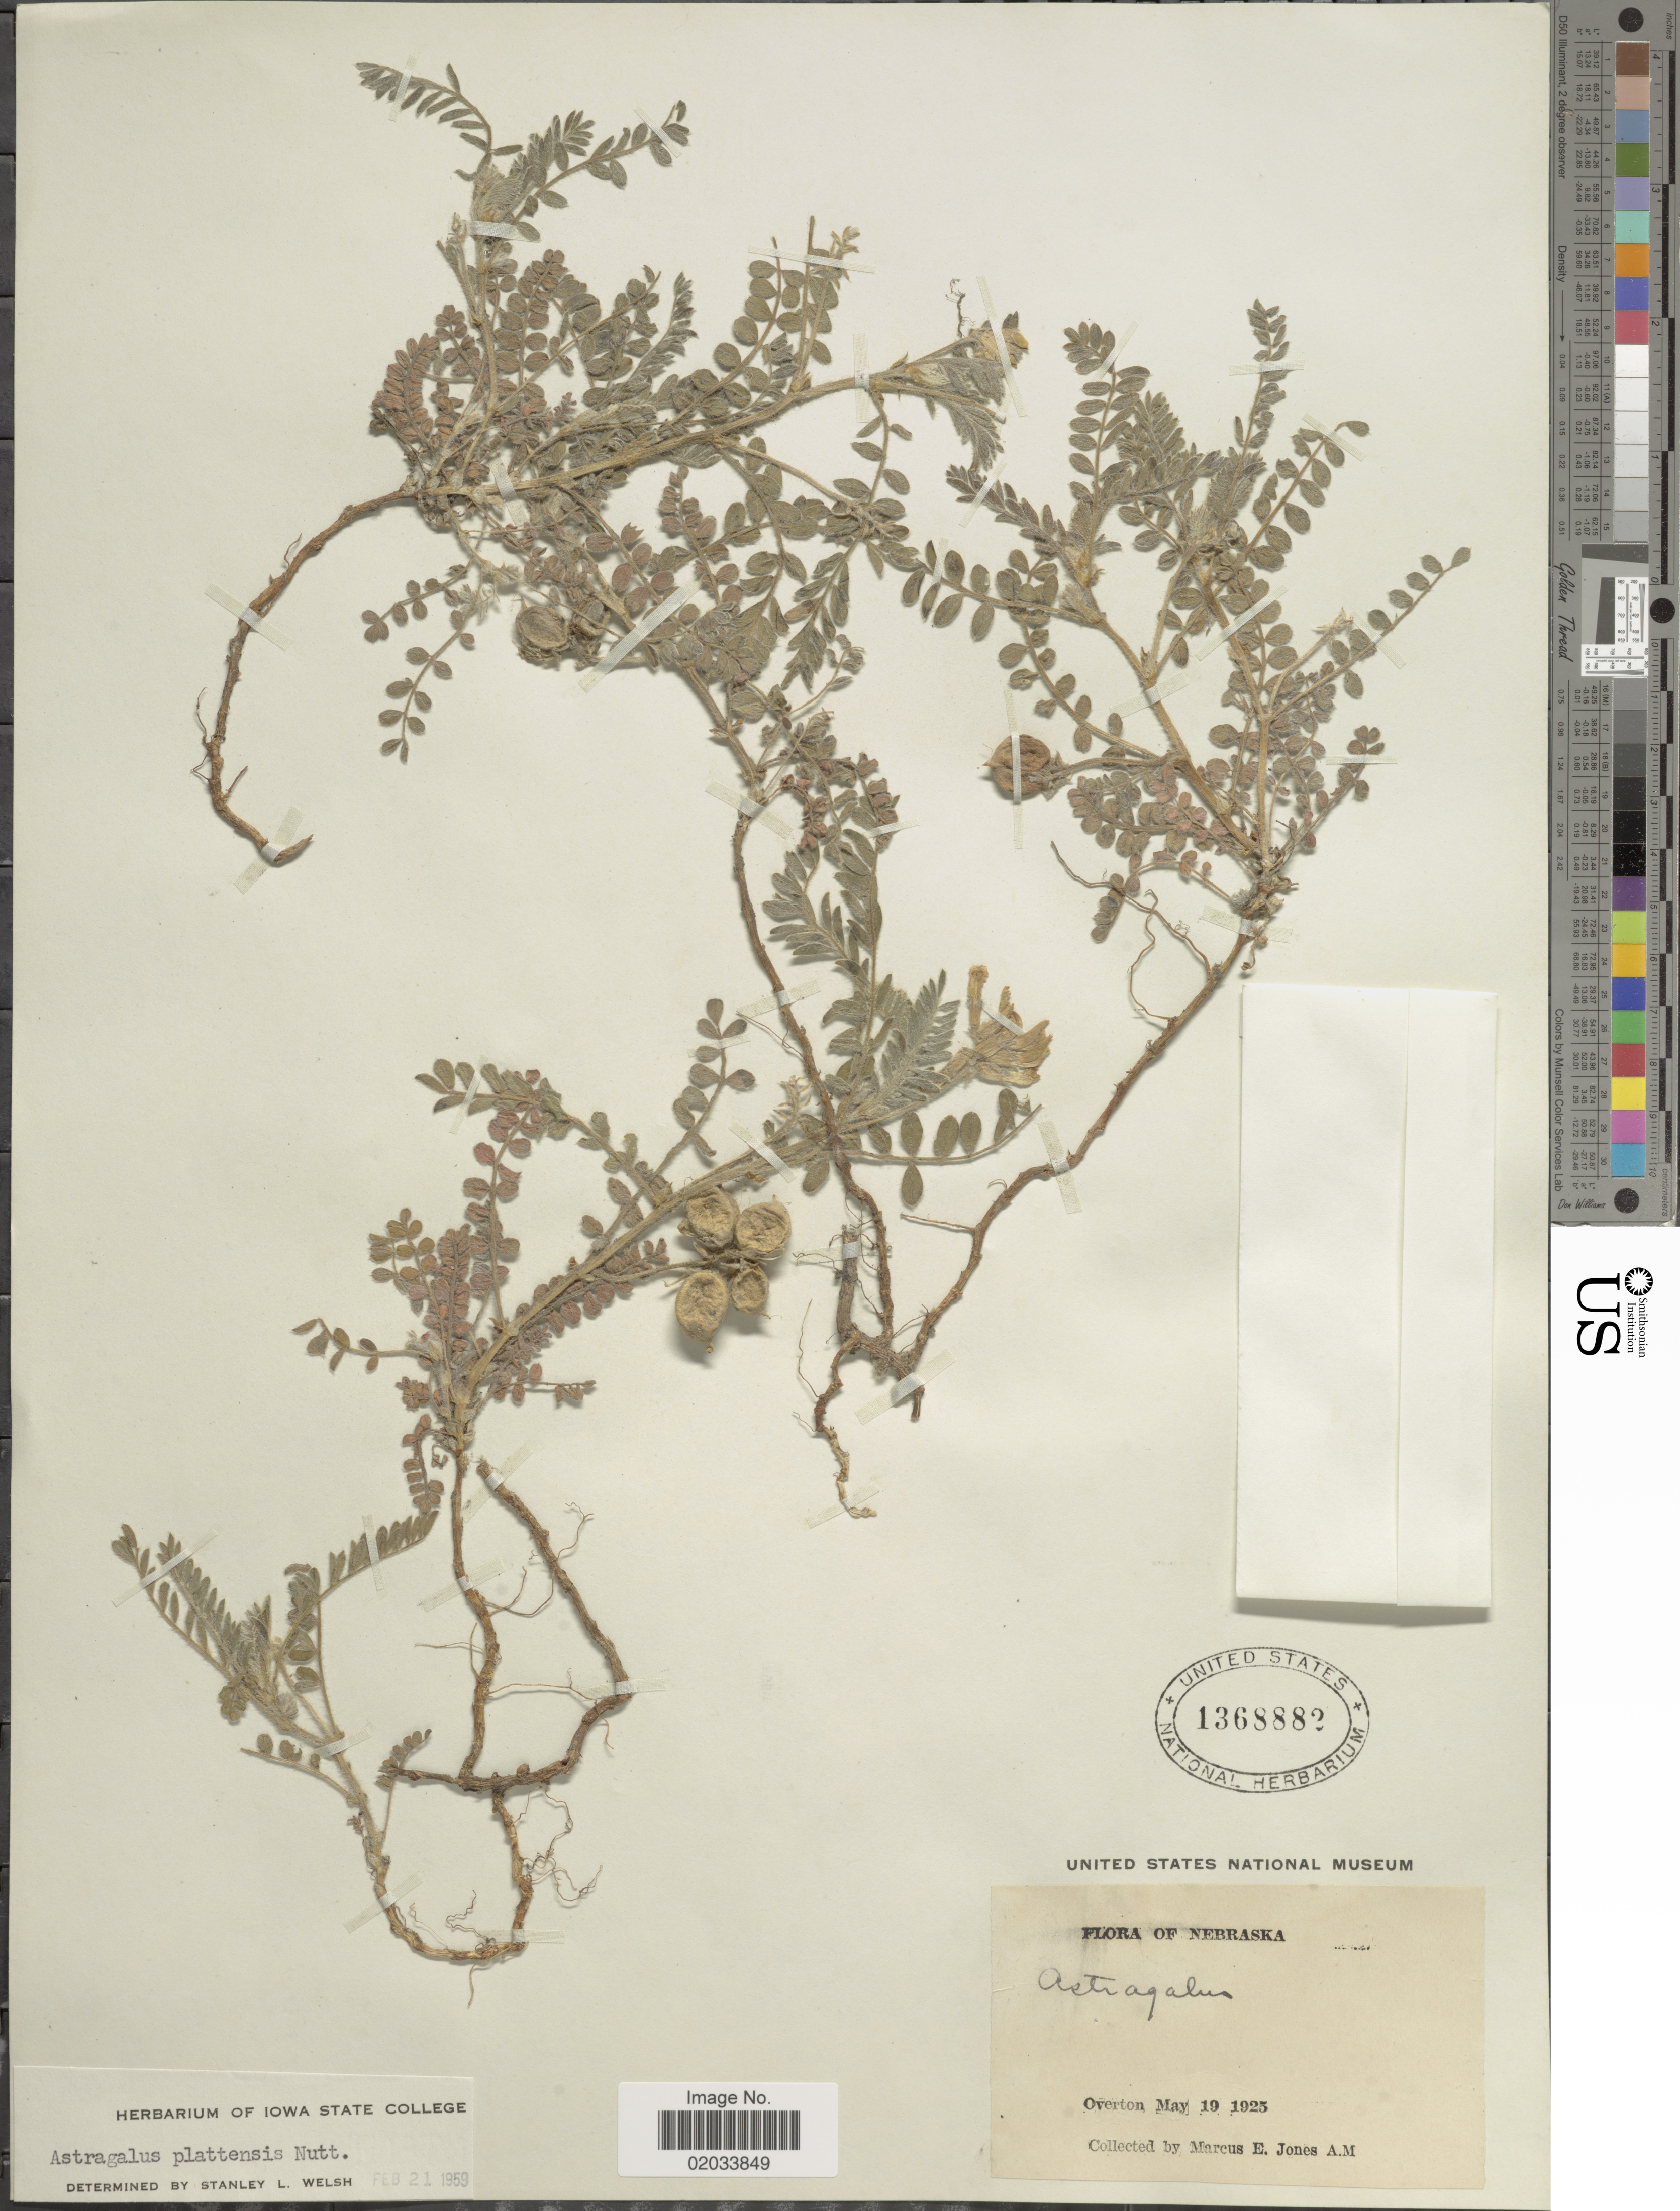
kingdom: Plantae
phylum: Tracheophyta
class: Magnoliopsida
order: Fabales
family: Fabaceae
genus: Astragalus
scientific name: Astragalus plattensis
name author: Nutt. ex Torr. & A. Gray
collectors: M. E. Jones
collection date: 1925-05-19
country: United States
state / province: Nebraska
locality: Overton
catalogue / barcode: US 1368882